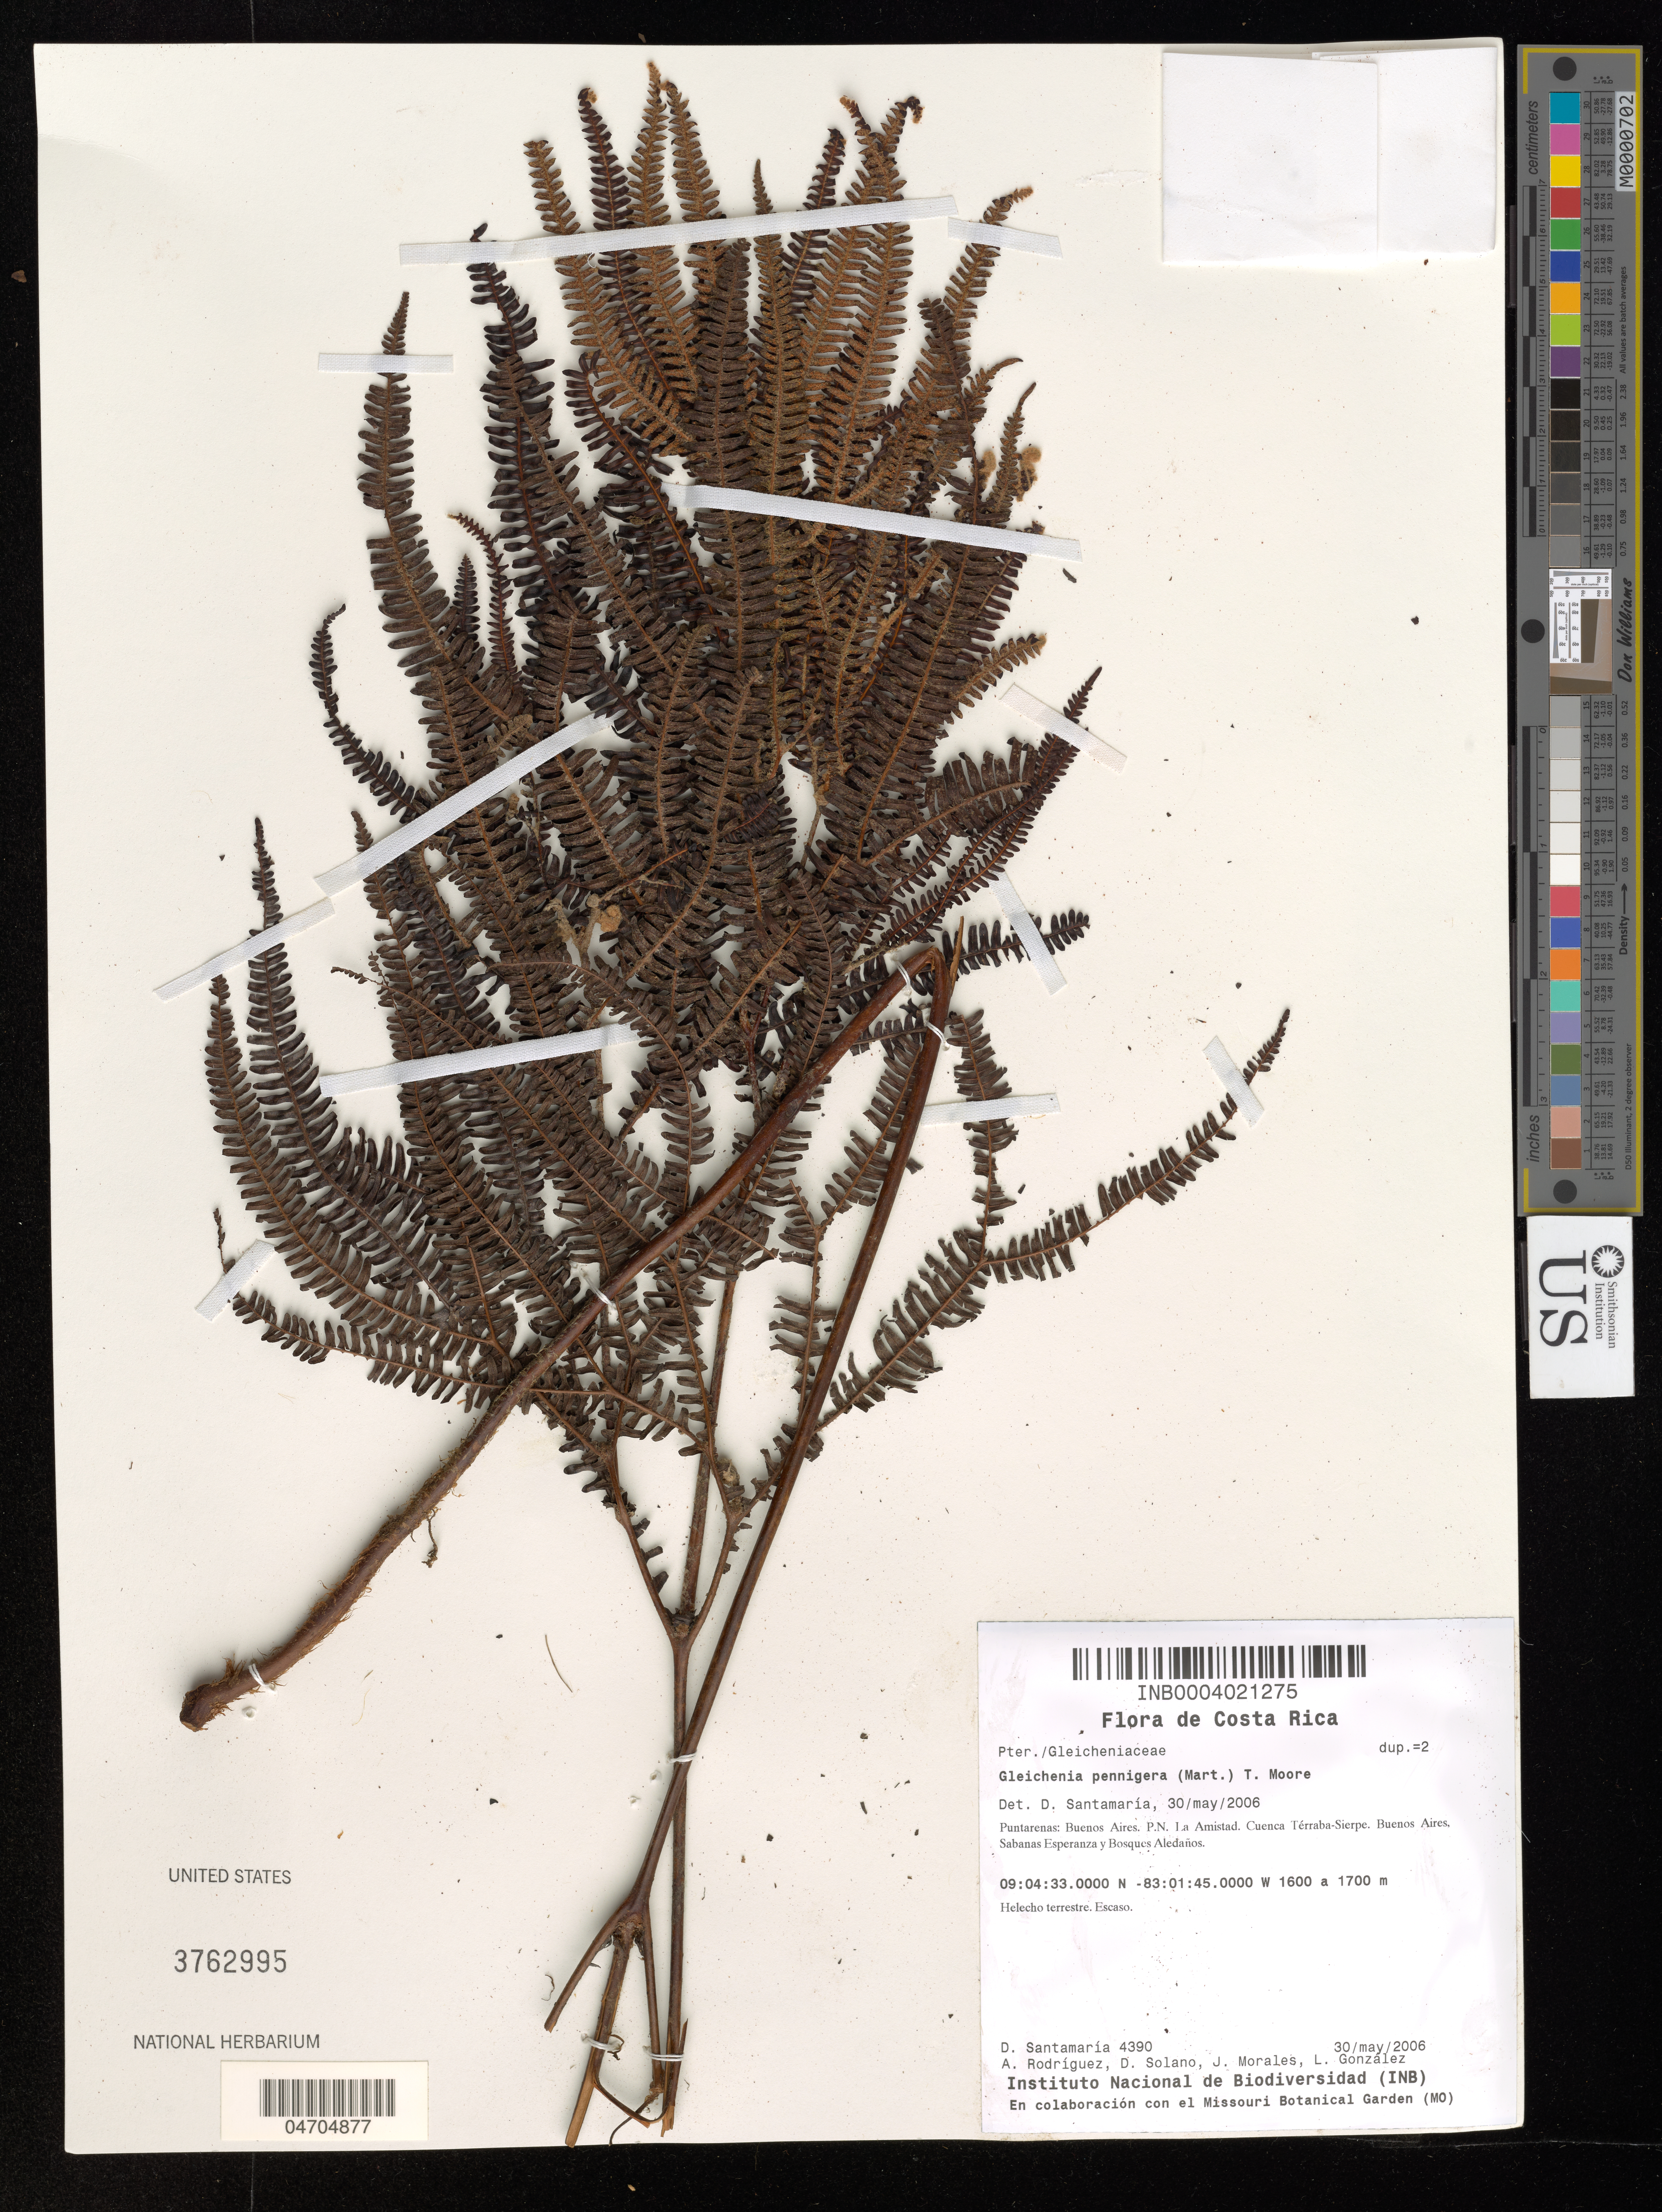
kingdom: Plantae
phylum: Tracheophyta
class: Polypodiopsida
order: Gleicheniales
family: Gleicheniaceae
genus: Gleichenia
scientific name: Gleichenia pennigera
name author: (Mart.) T. Moore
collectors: D. Santamaria, A. Rodríguez, D. Solano, J. Morales & L. Gonzalez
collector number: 4390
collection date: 2006-05-30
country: Costa Rica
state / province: Puntarenas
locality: Buenos Aires. P. N. La Amistad. Cuenca Térraba-Sierpe. Buenos Aires. Sabanas Esperanza y Bosques Aledanos.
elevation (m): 1600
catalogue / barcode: US 3762995